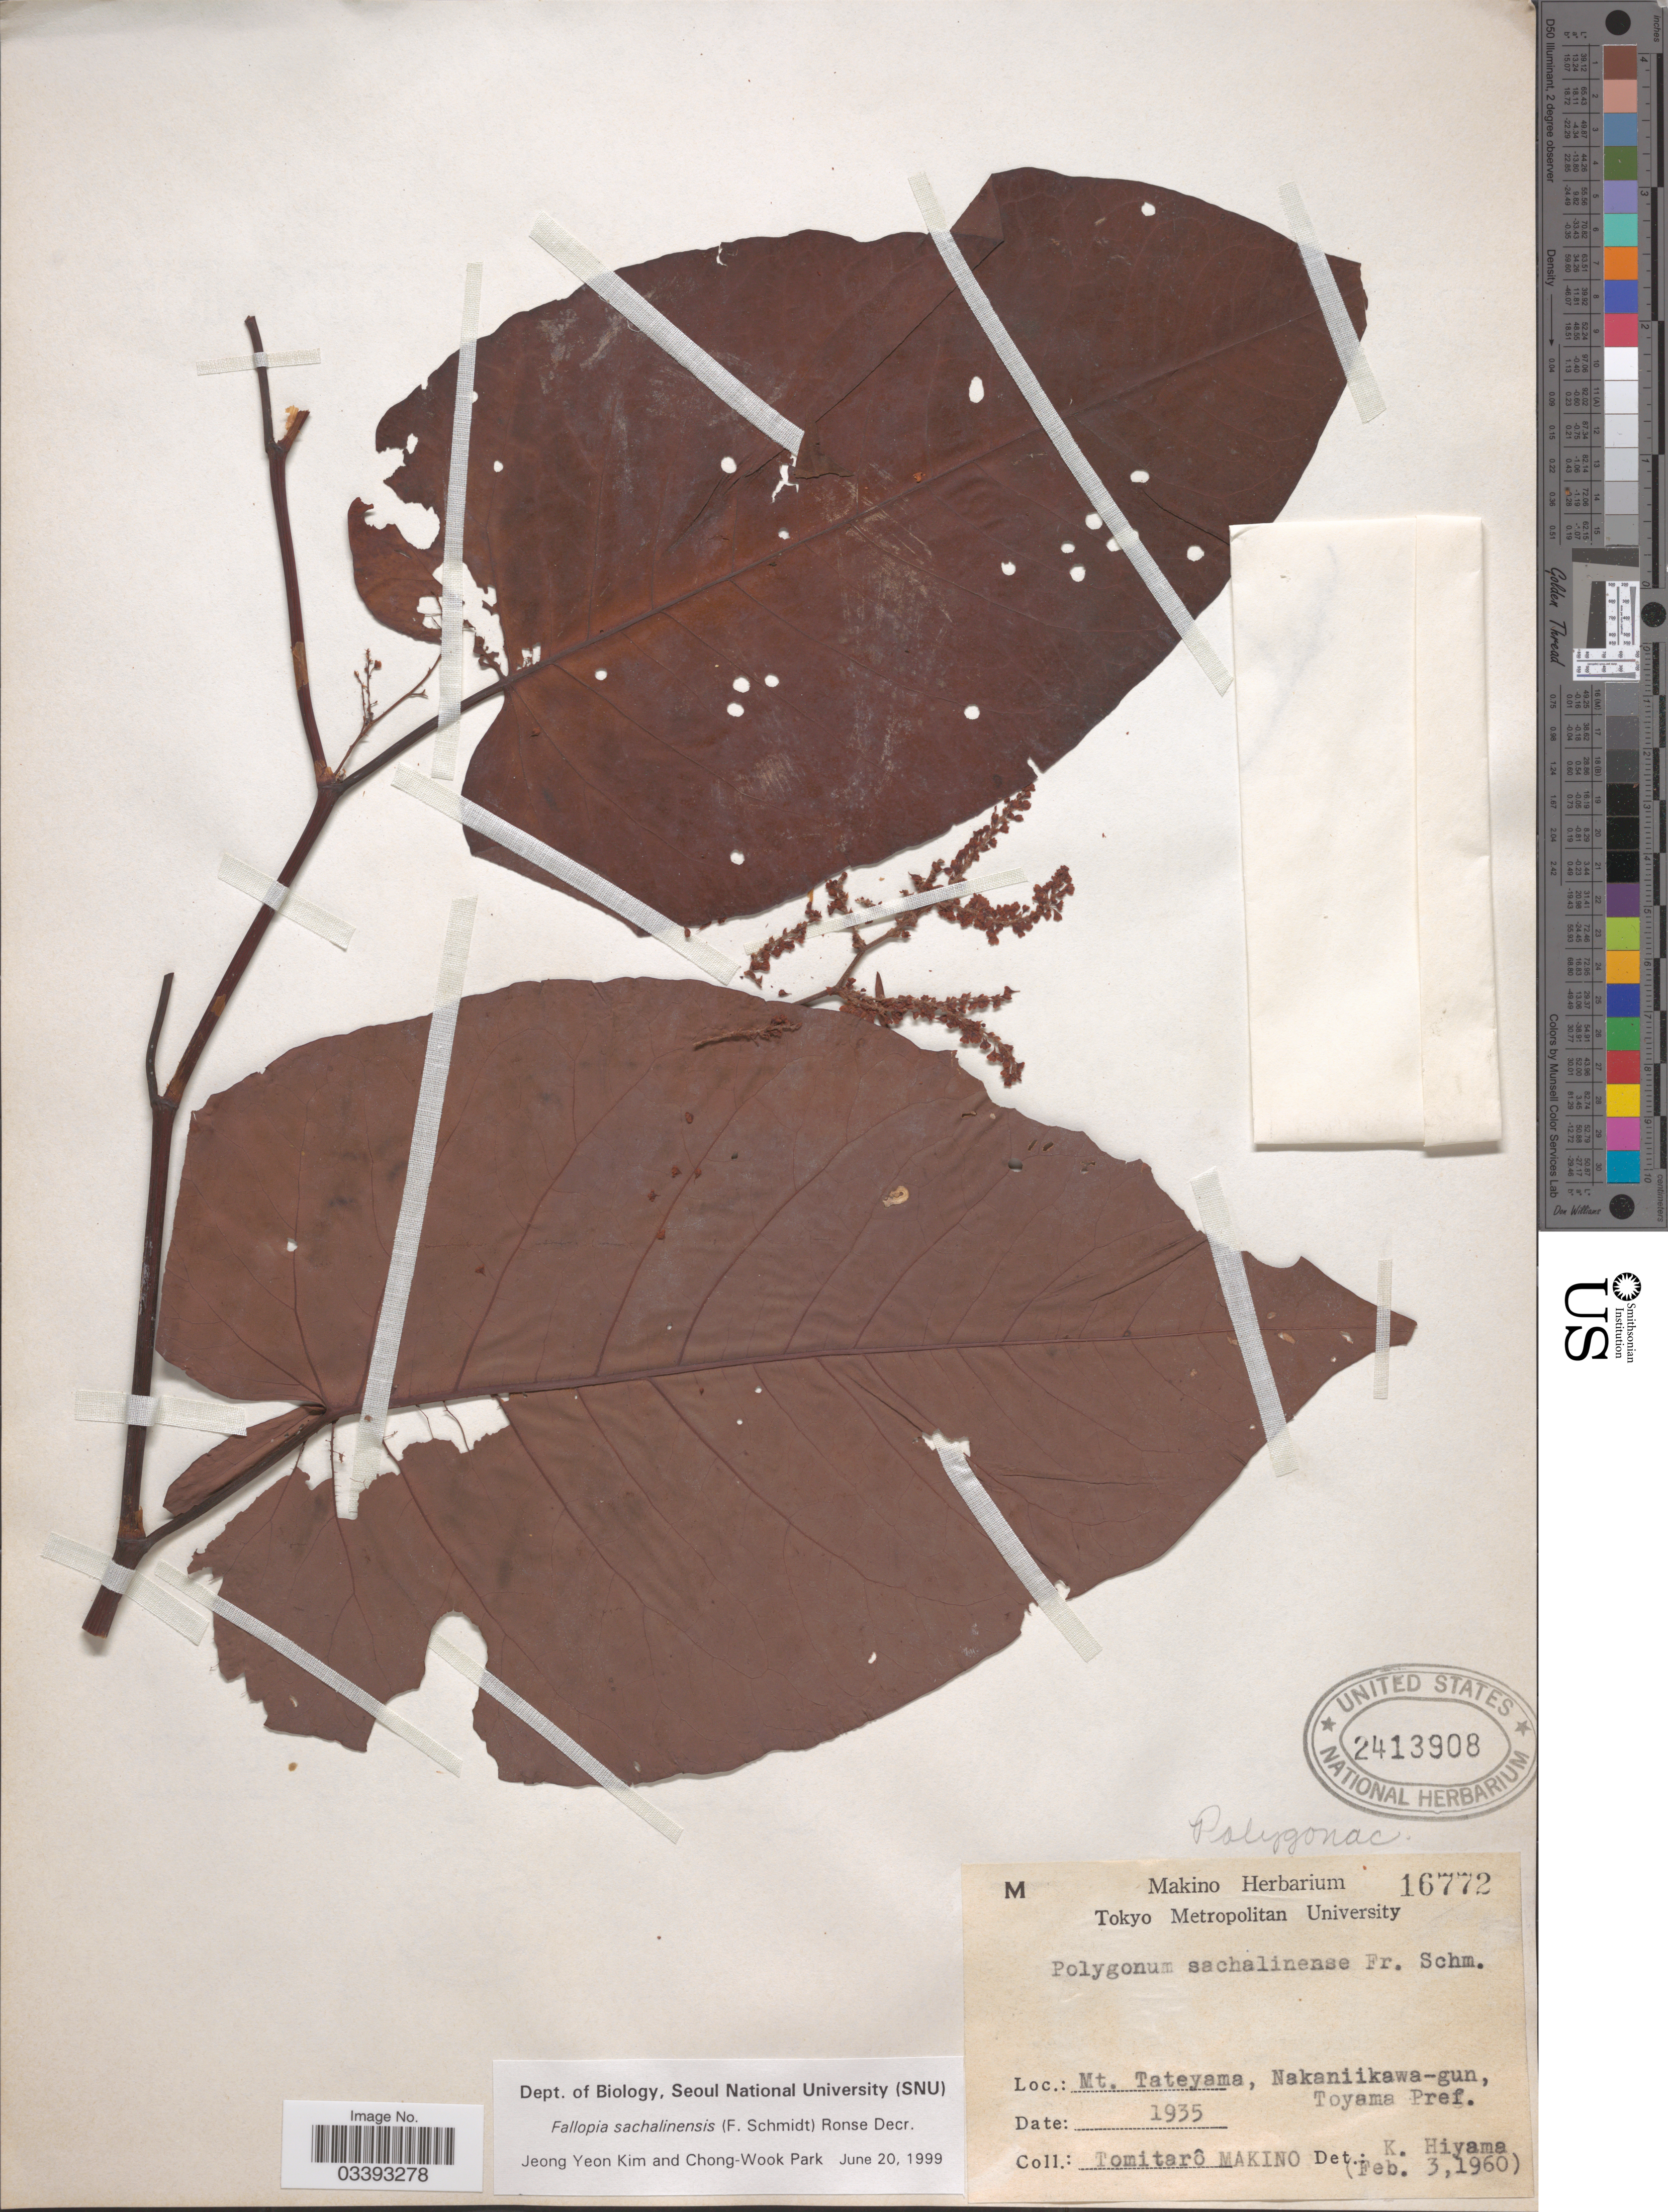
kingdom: Plantae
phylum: Tracheophyta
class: Magnoliopsida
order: Caryophyllales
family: Polygonaceae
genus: Fallopia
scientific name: Fallopia sachalinensis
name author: (F. Schmidt) Ronse Decr.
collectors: T. Makino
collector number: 16772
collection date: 1935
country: Japan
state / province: Toyama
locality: Mt. Tateyama, Nakaniikawa-gun, Toyama Pref.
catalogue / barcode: US 2413908